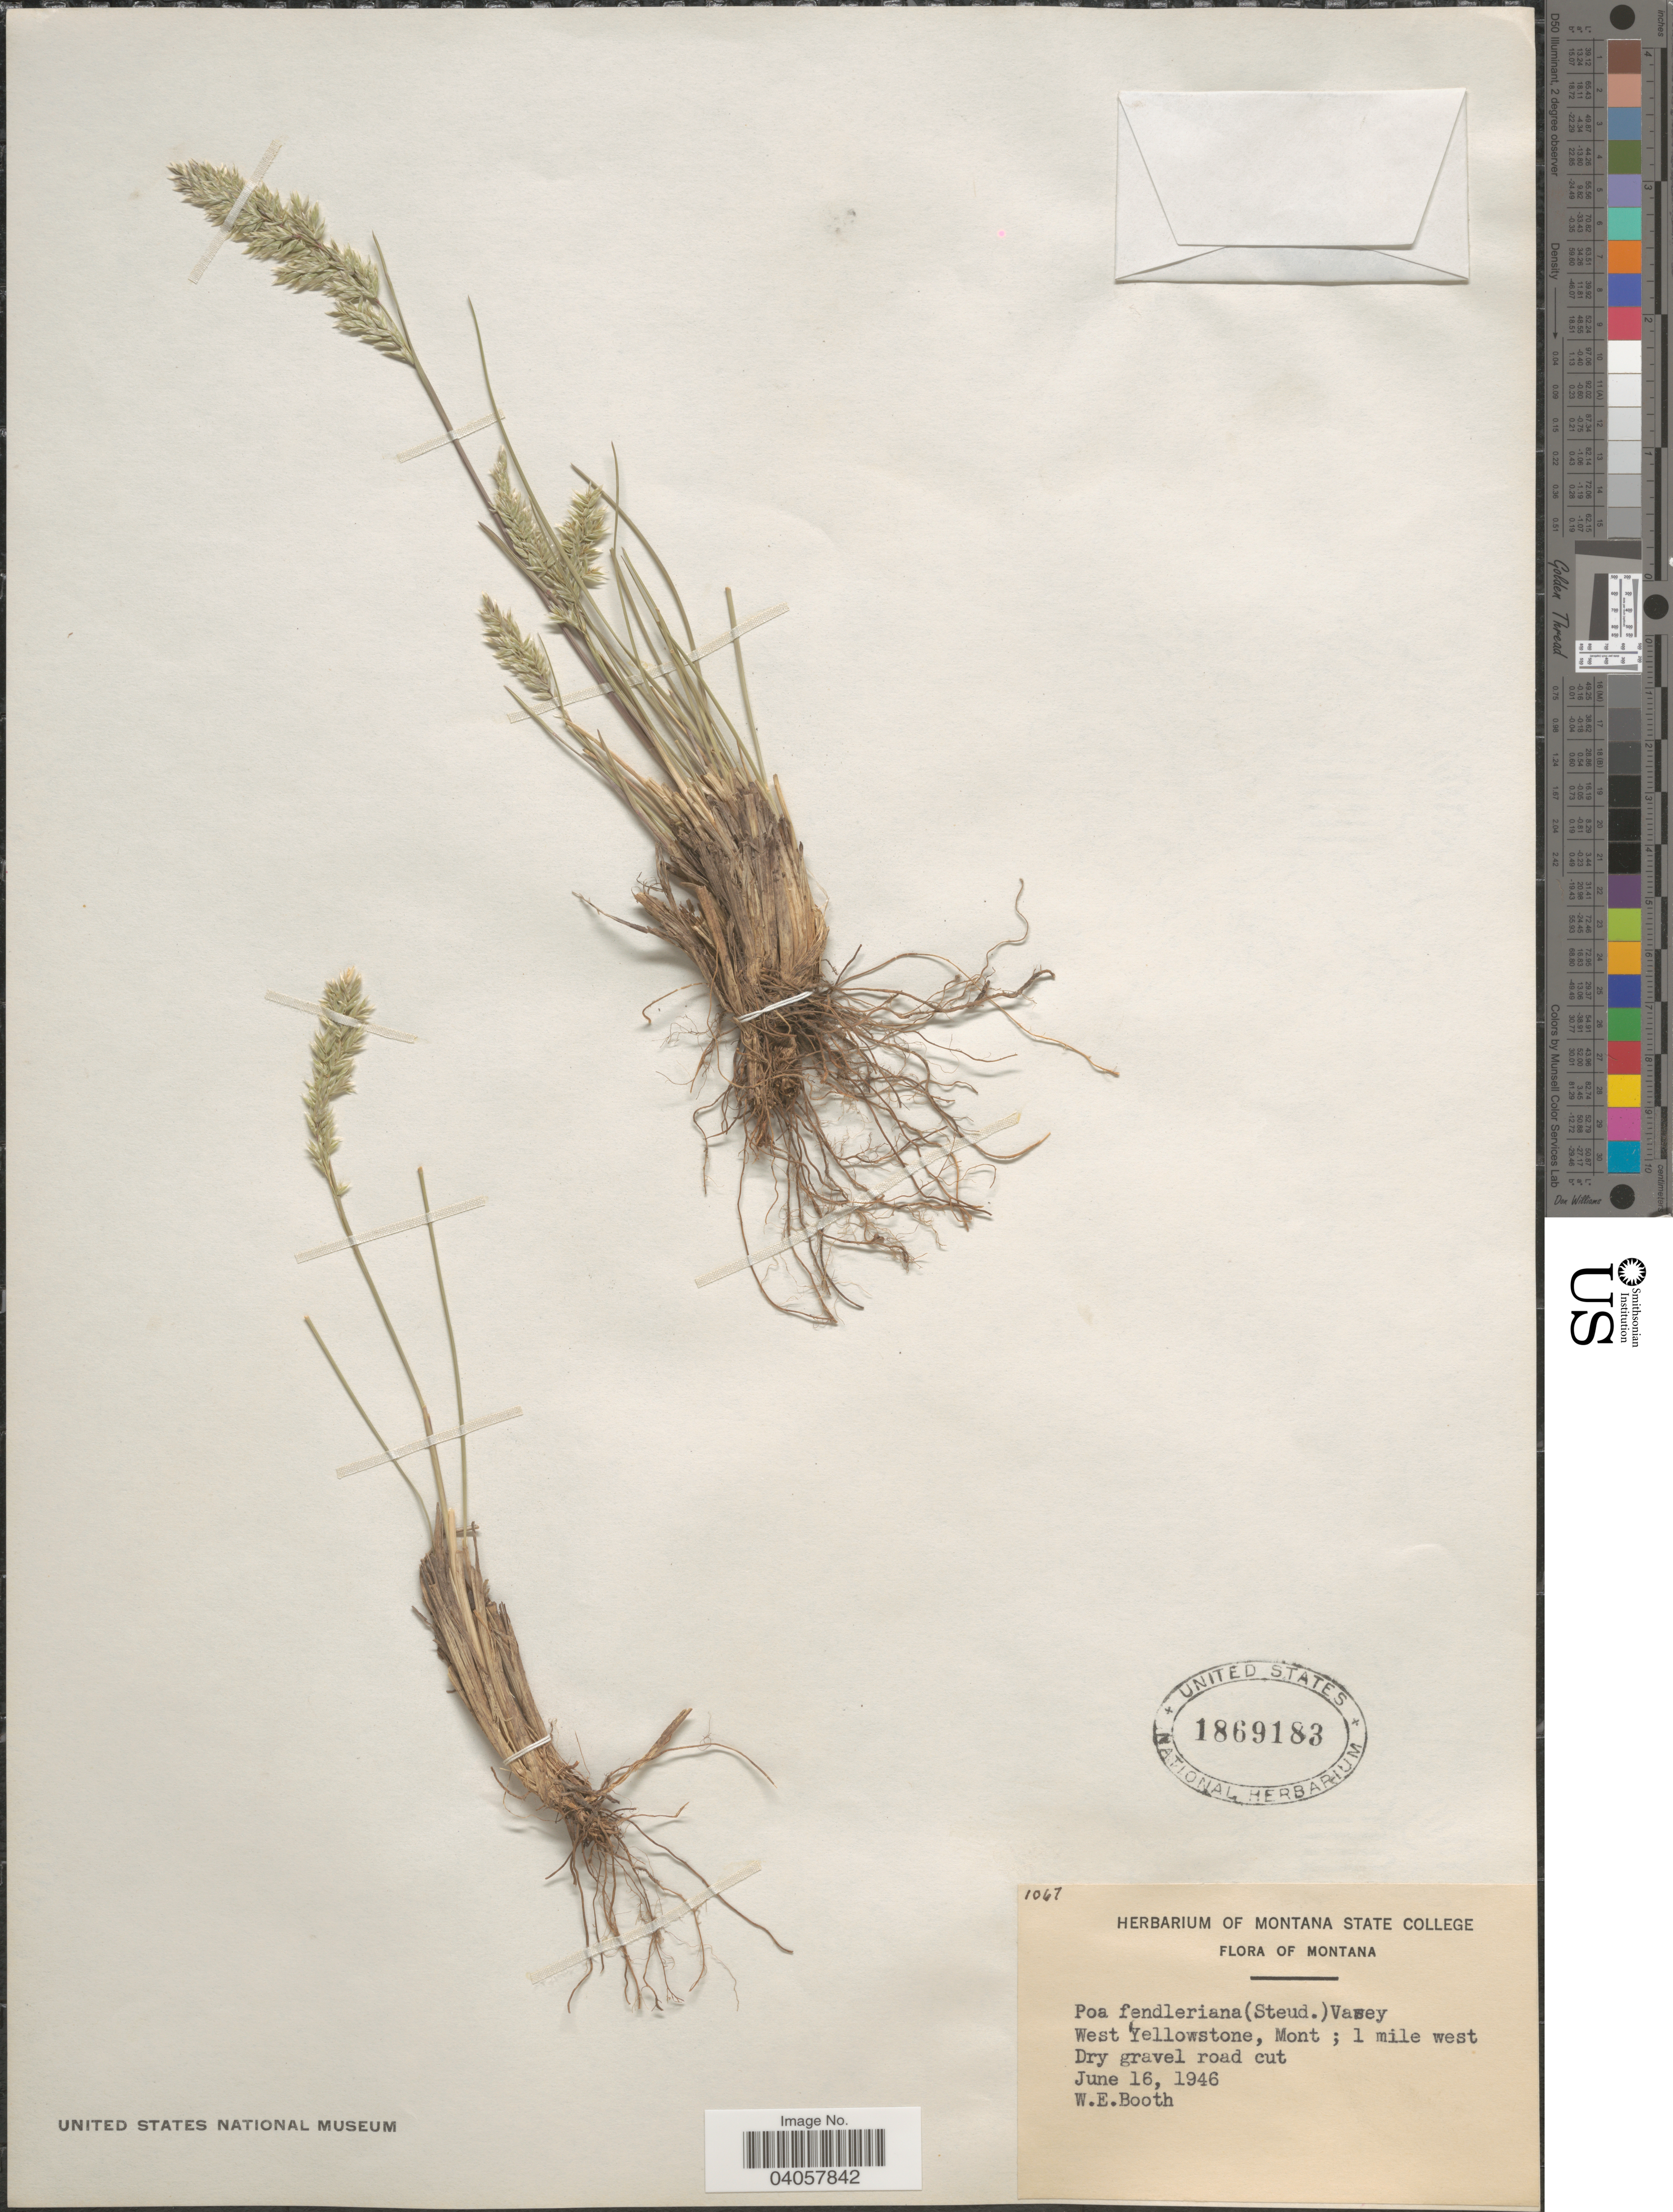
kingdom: Plantae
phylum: Tracheophyta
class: Liliopsida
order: Poales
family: Poaceae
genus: Poa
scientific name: Poa fendleriana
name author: (Steud.) Vasey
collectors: W. Booth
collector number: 1067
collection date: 1946-06-16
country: United States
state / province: Montana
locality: West Yellowstone, Mont; 1 mile west. Dry gravel road cut.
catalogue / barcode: US 1869183